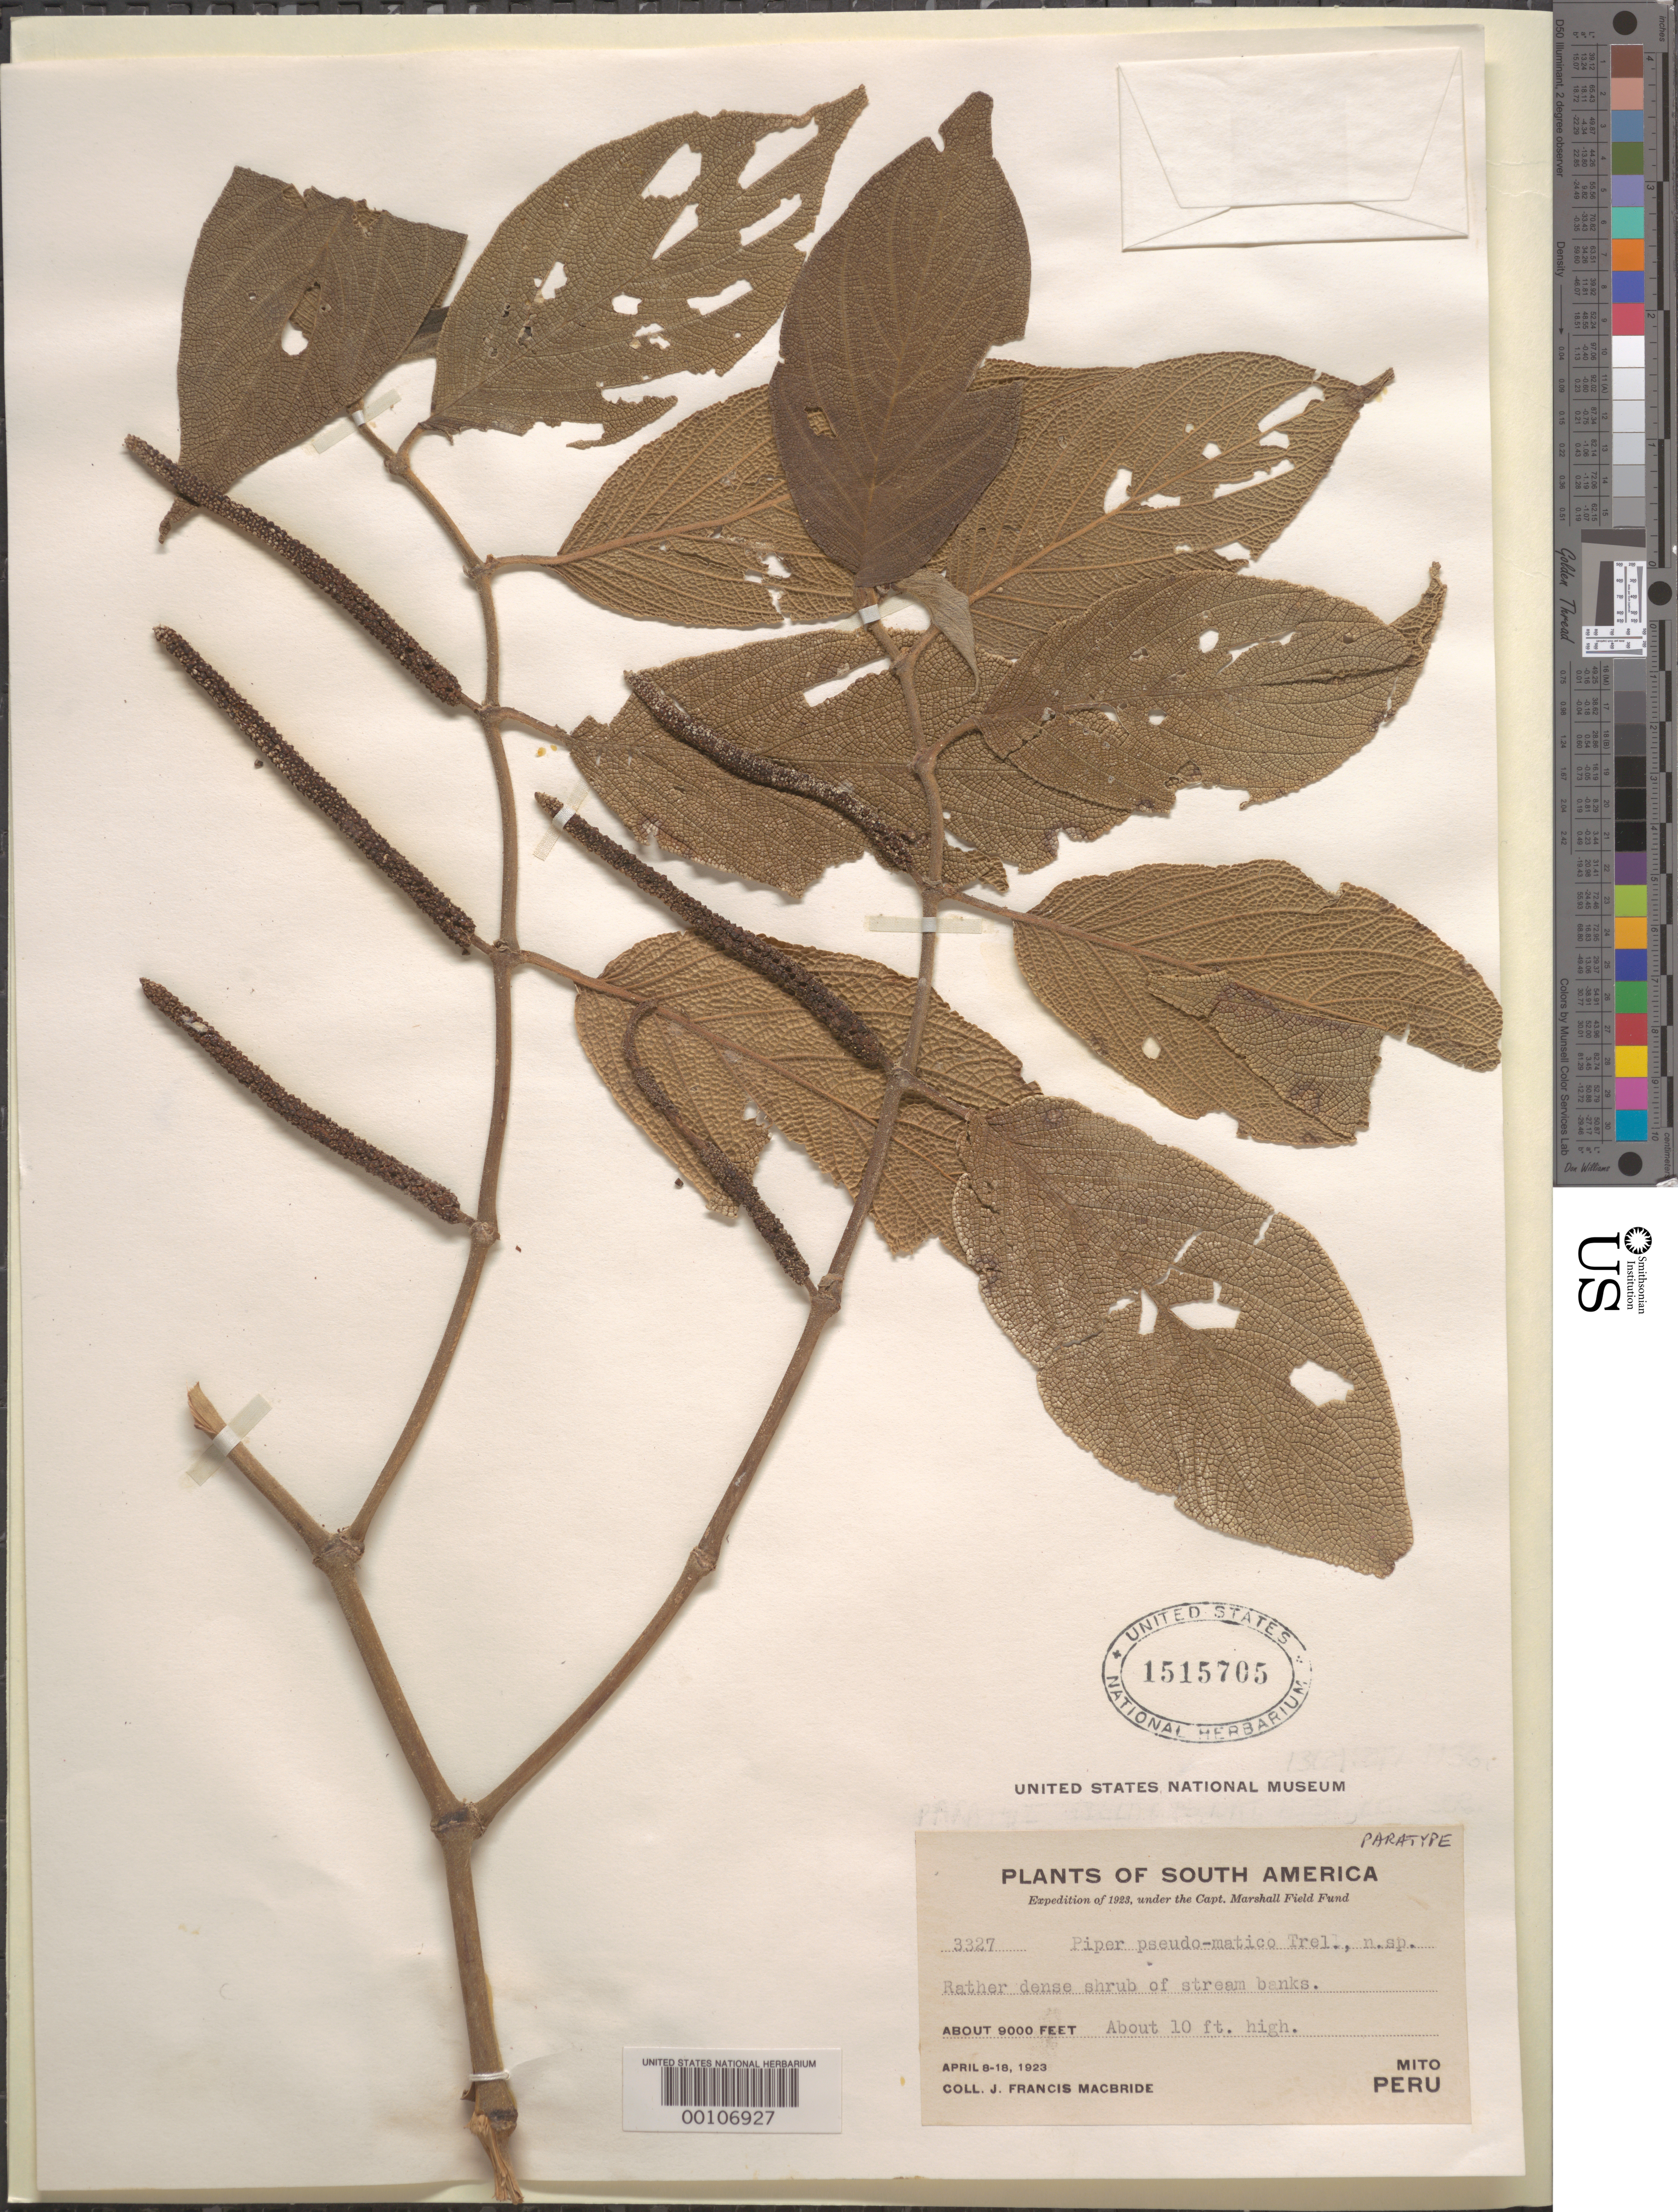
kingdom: Plantae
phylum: Tracheophyta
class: Magnoliopsida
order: Piperales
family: Piperaceae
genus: Piper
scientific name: Piper pseudomatico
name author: Trel.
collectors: J. F. Macbride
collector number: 3327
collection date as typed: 08 Apr 1923 to 18 Apr 1923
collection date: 1923-04-08/1923-04-18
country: Peru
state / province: Huánuco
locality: Mito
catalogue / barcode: US 1515705